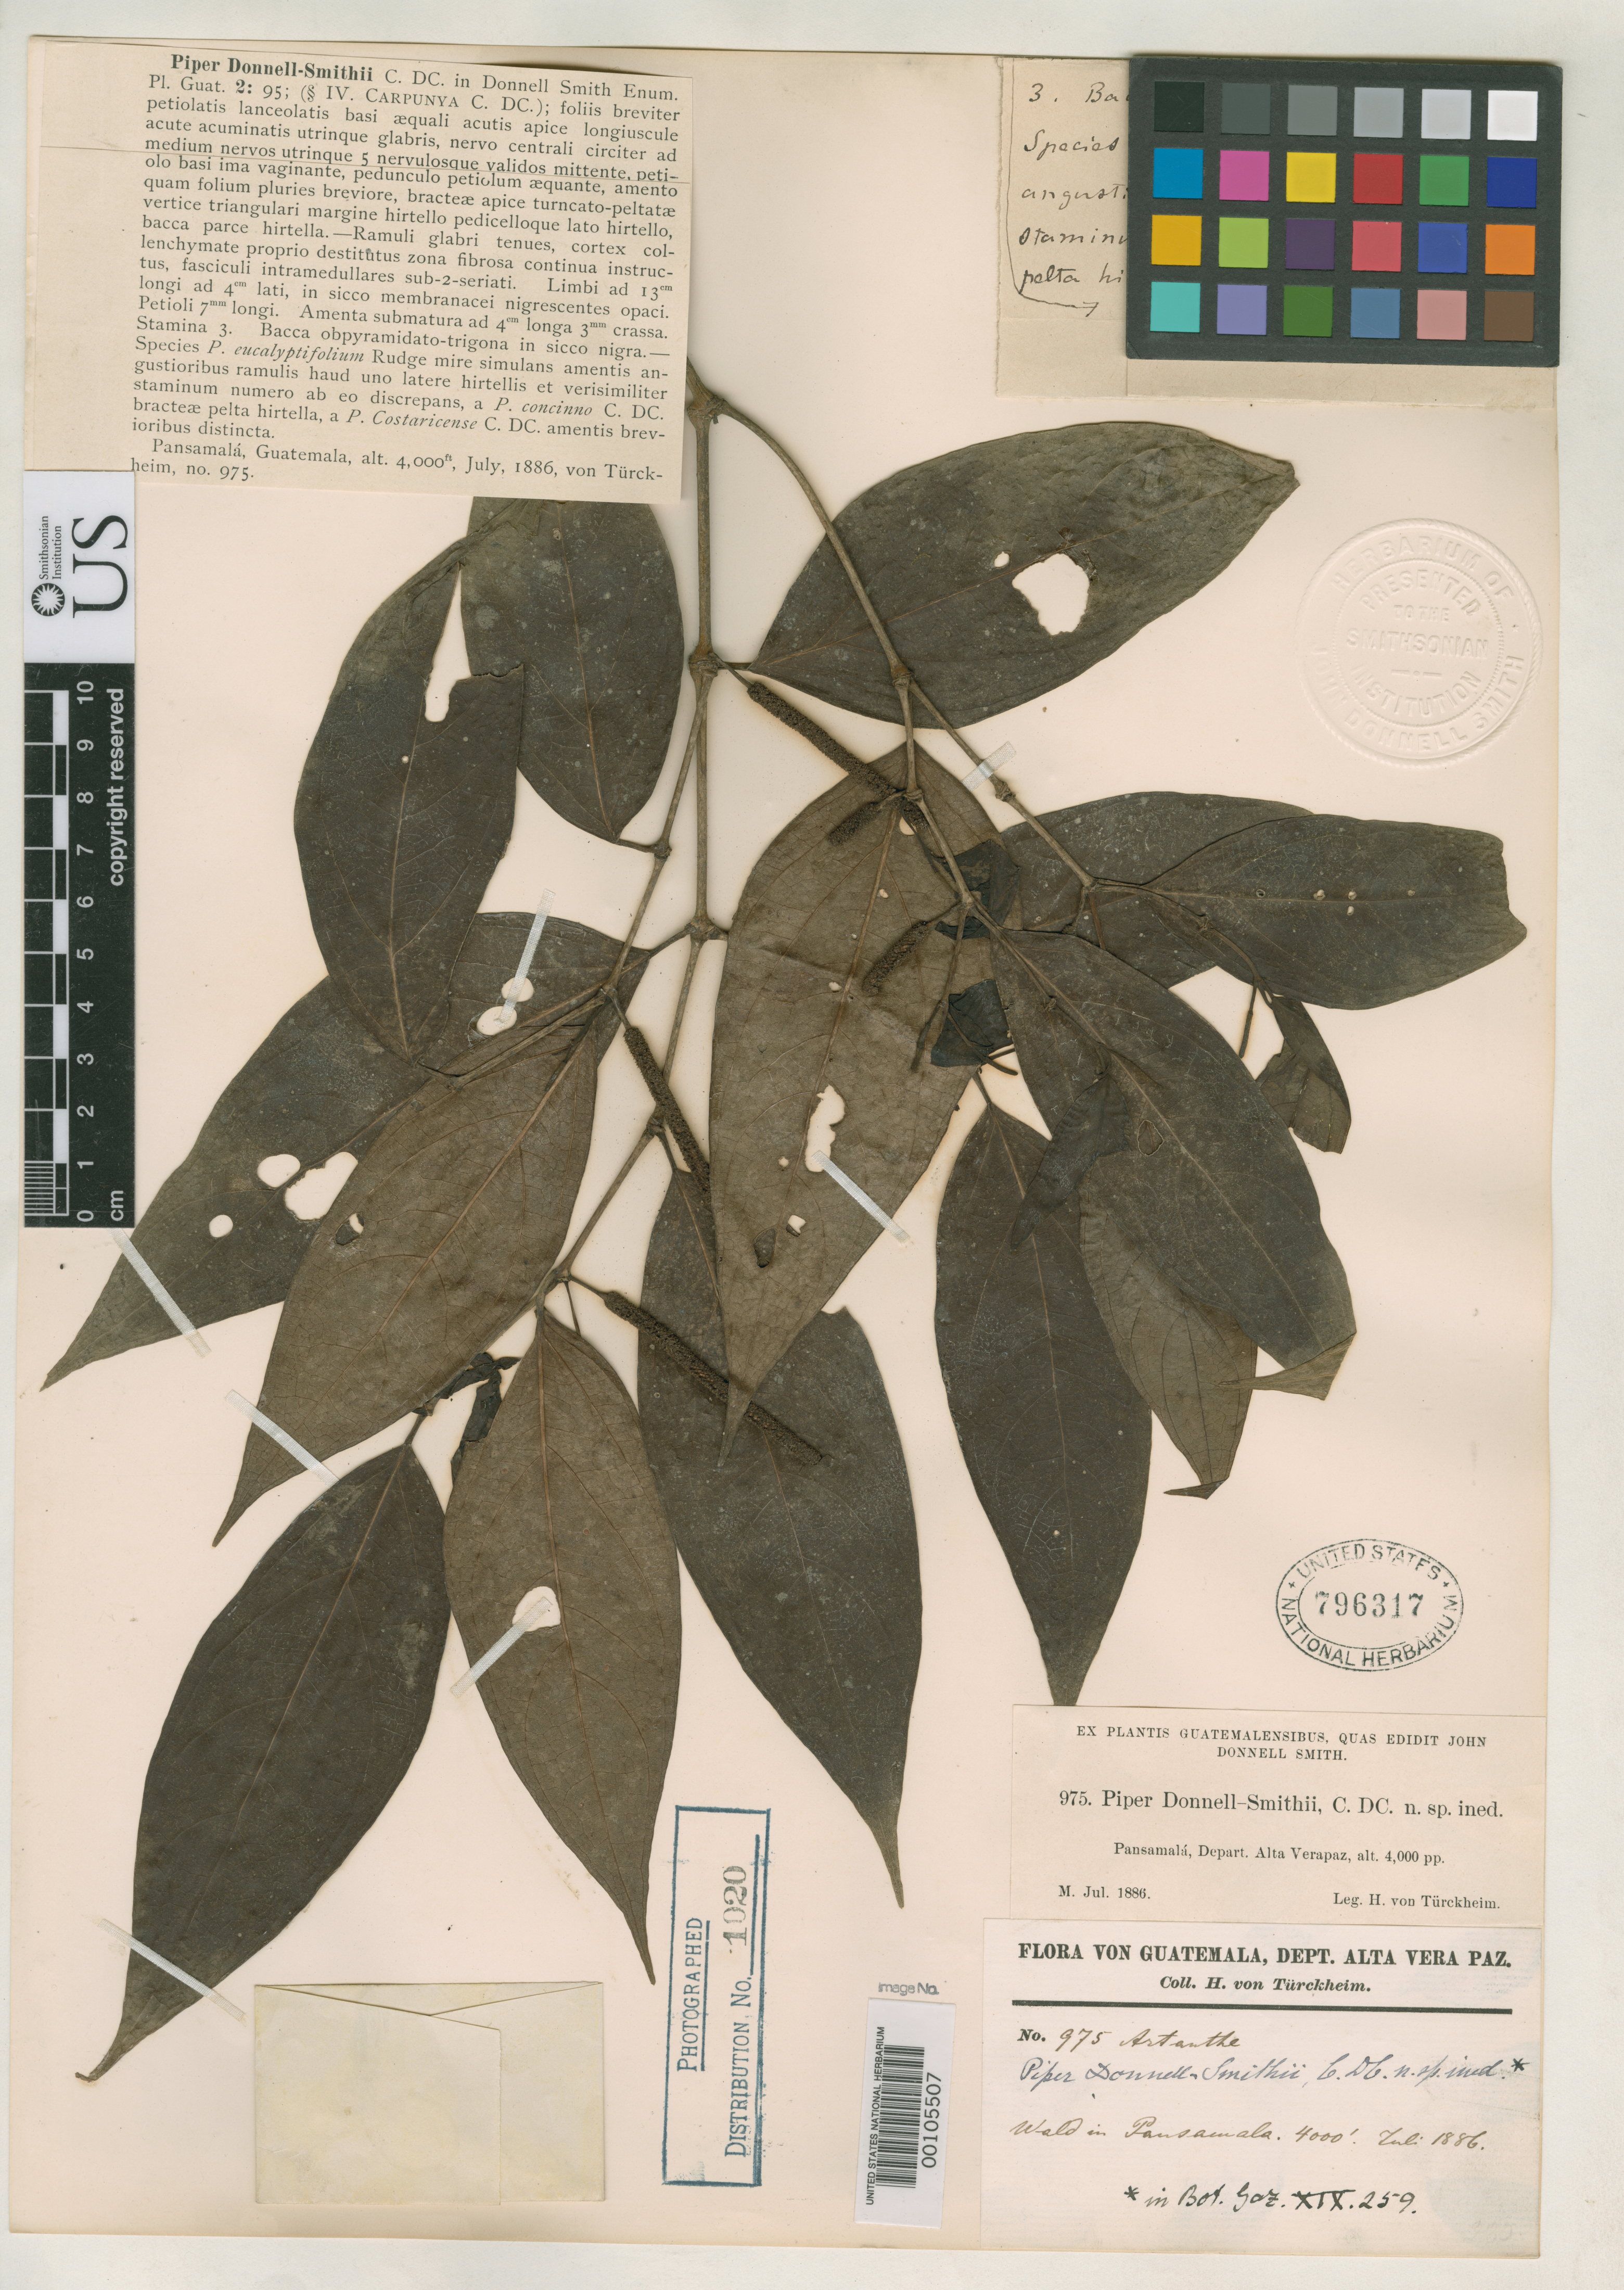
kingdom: Plantae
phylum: Tracheophyta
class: Magnoliopsida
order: Piperales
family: Piperaceae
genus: Piper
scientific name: Piper donnell-smithii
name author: C. DC.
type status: Isotype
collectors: H. von Türckheim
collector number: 975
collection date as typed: Jul 1886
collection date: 1886-07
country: Guatemala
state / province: Alta Verapaz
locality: Pansamalá.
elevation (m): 1219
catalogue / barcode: US 796317